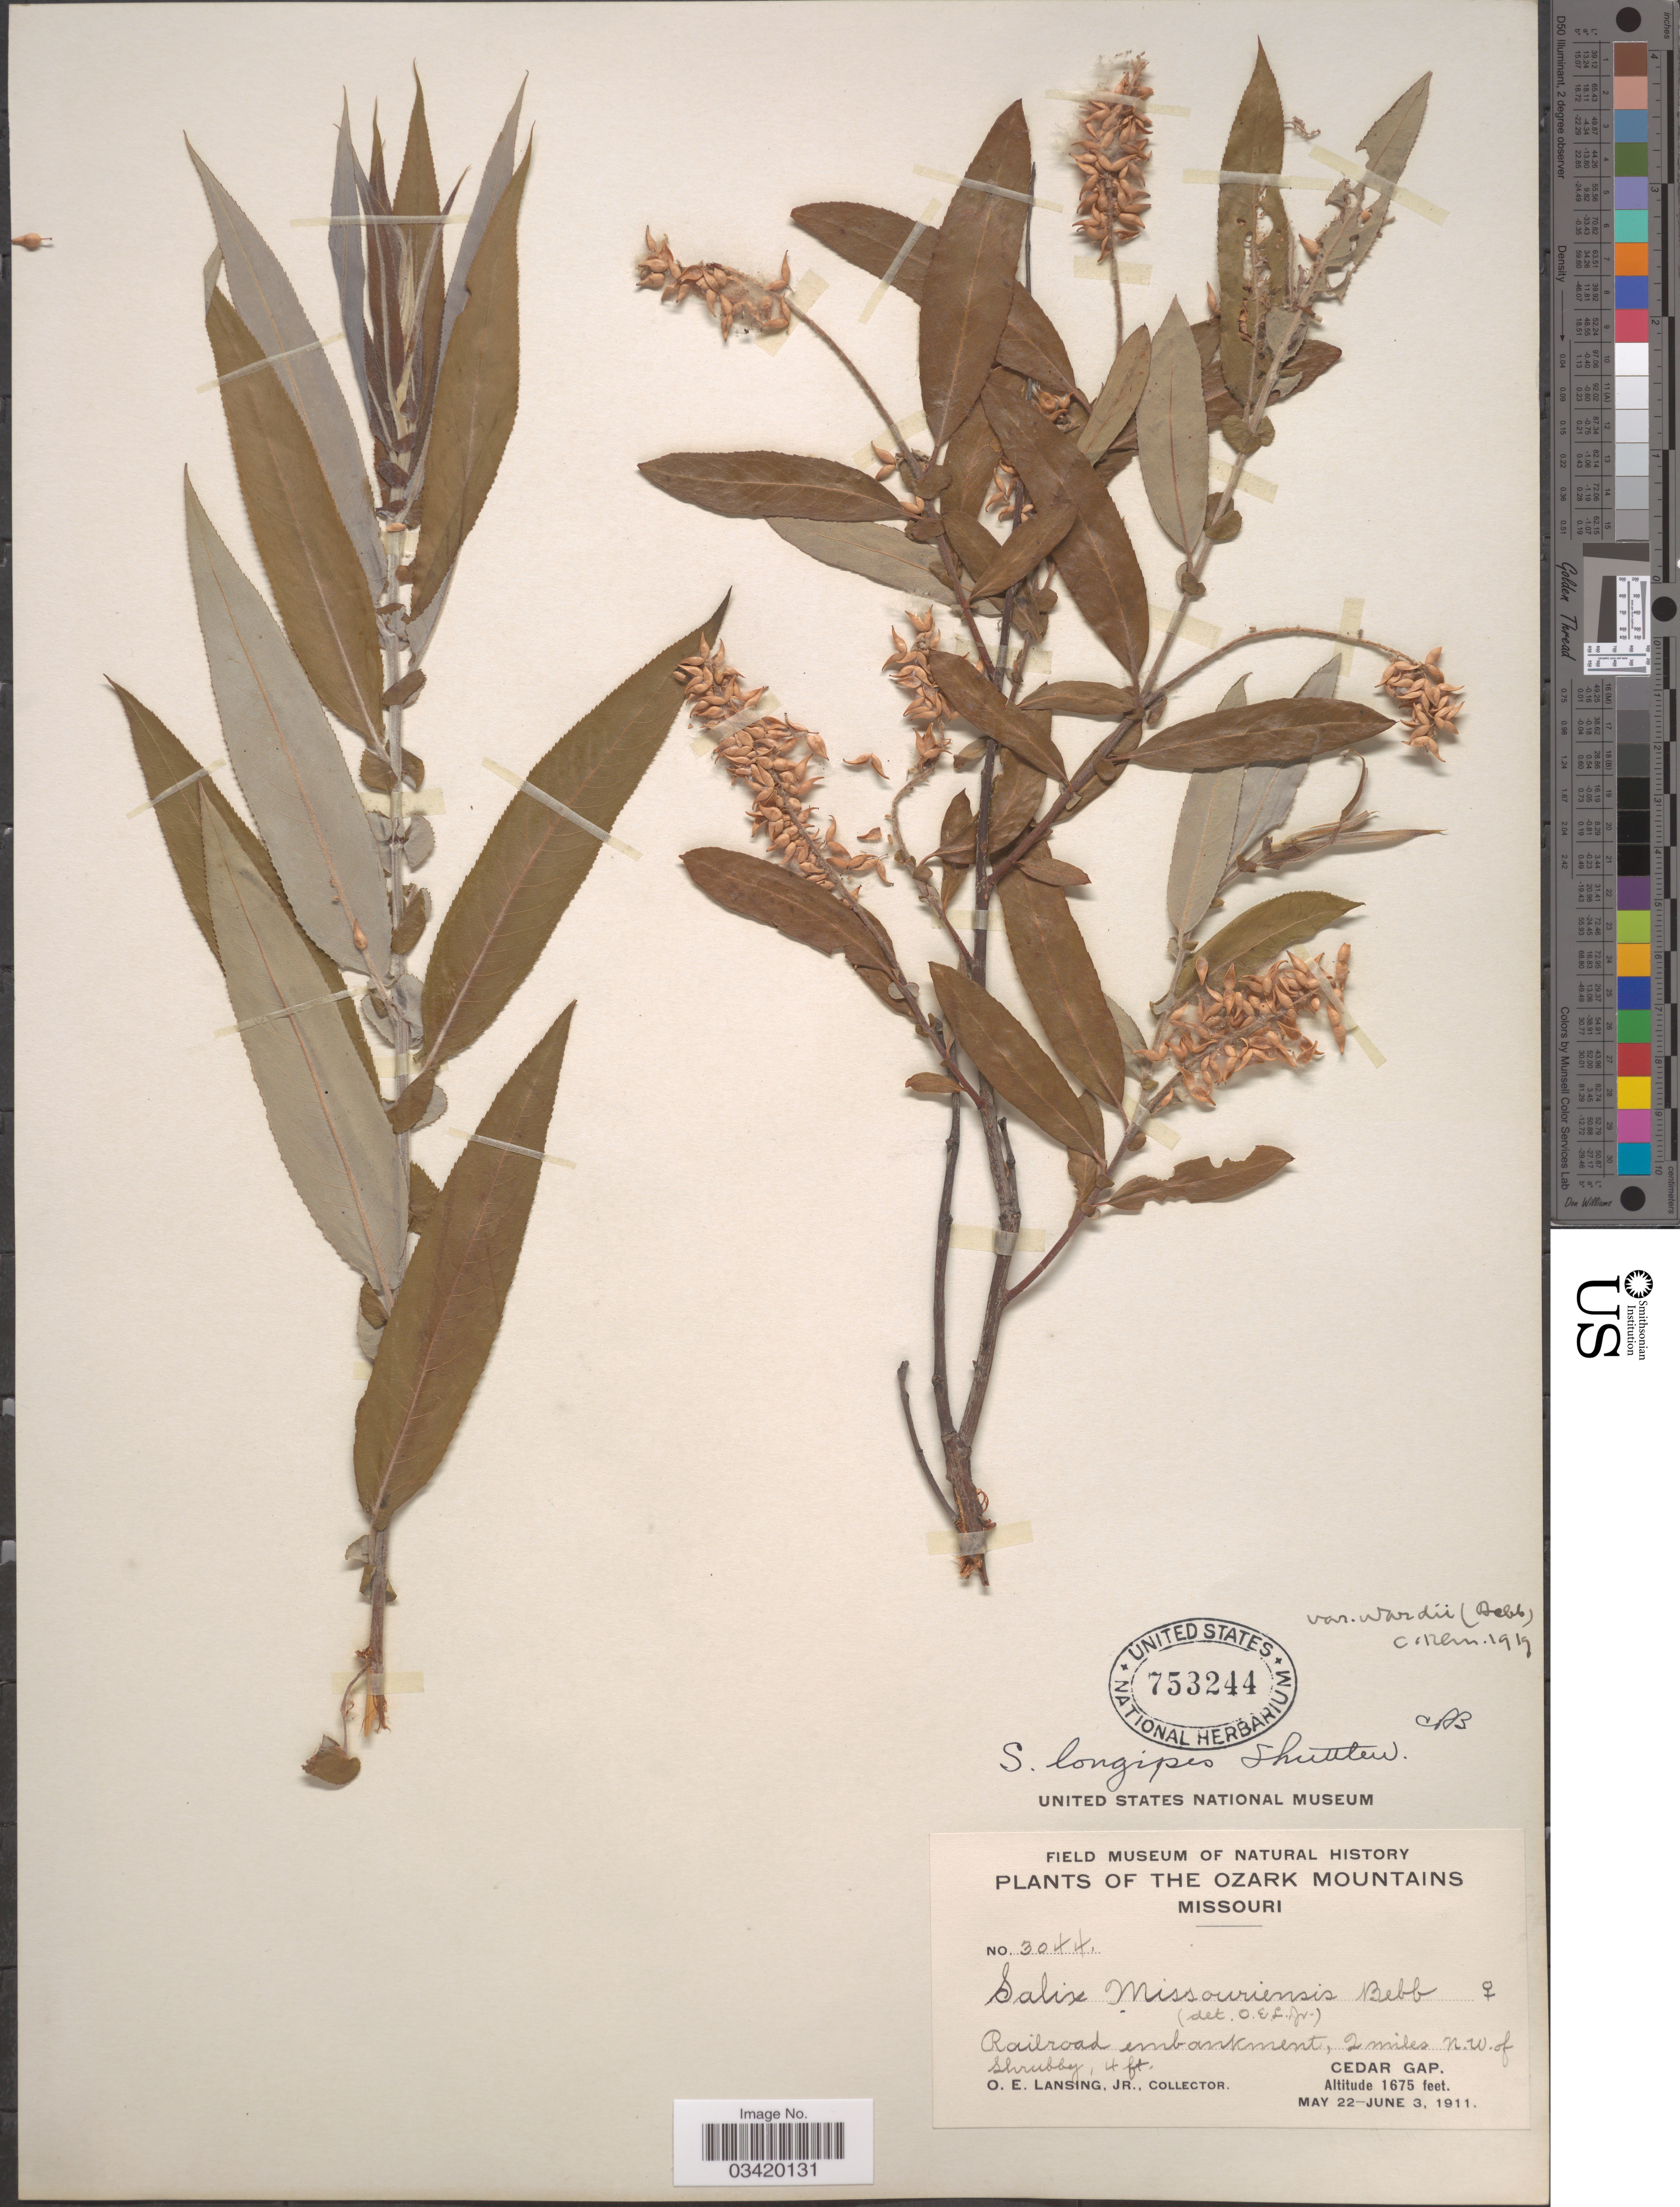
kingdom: Plantae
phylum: Tracheophyta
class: Magnoliopsida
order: Malpighiales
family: Salicaceae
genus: Salix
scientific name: Salix caroliniana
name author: Michx.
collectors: O. Lansing Jr.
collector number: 3044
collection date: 1911-05-22/1911-06-03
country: United States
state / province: Missouri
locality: The Ozark Mountains. Railroad embankment, 2 miles N. W. of Cedar Gap.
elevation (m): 511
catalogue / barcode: US 753244